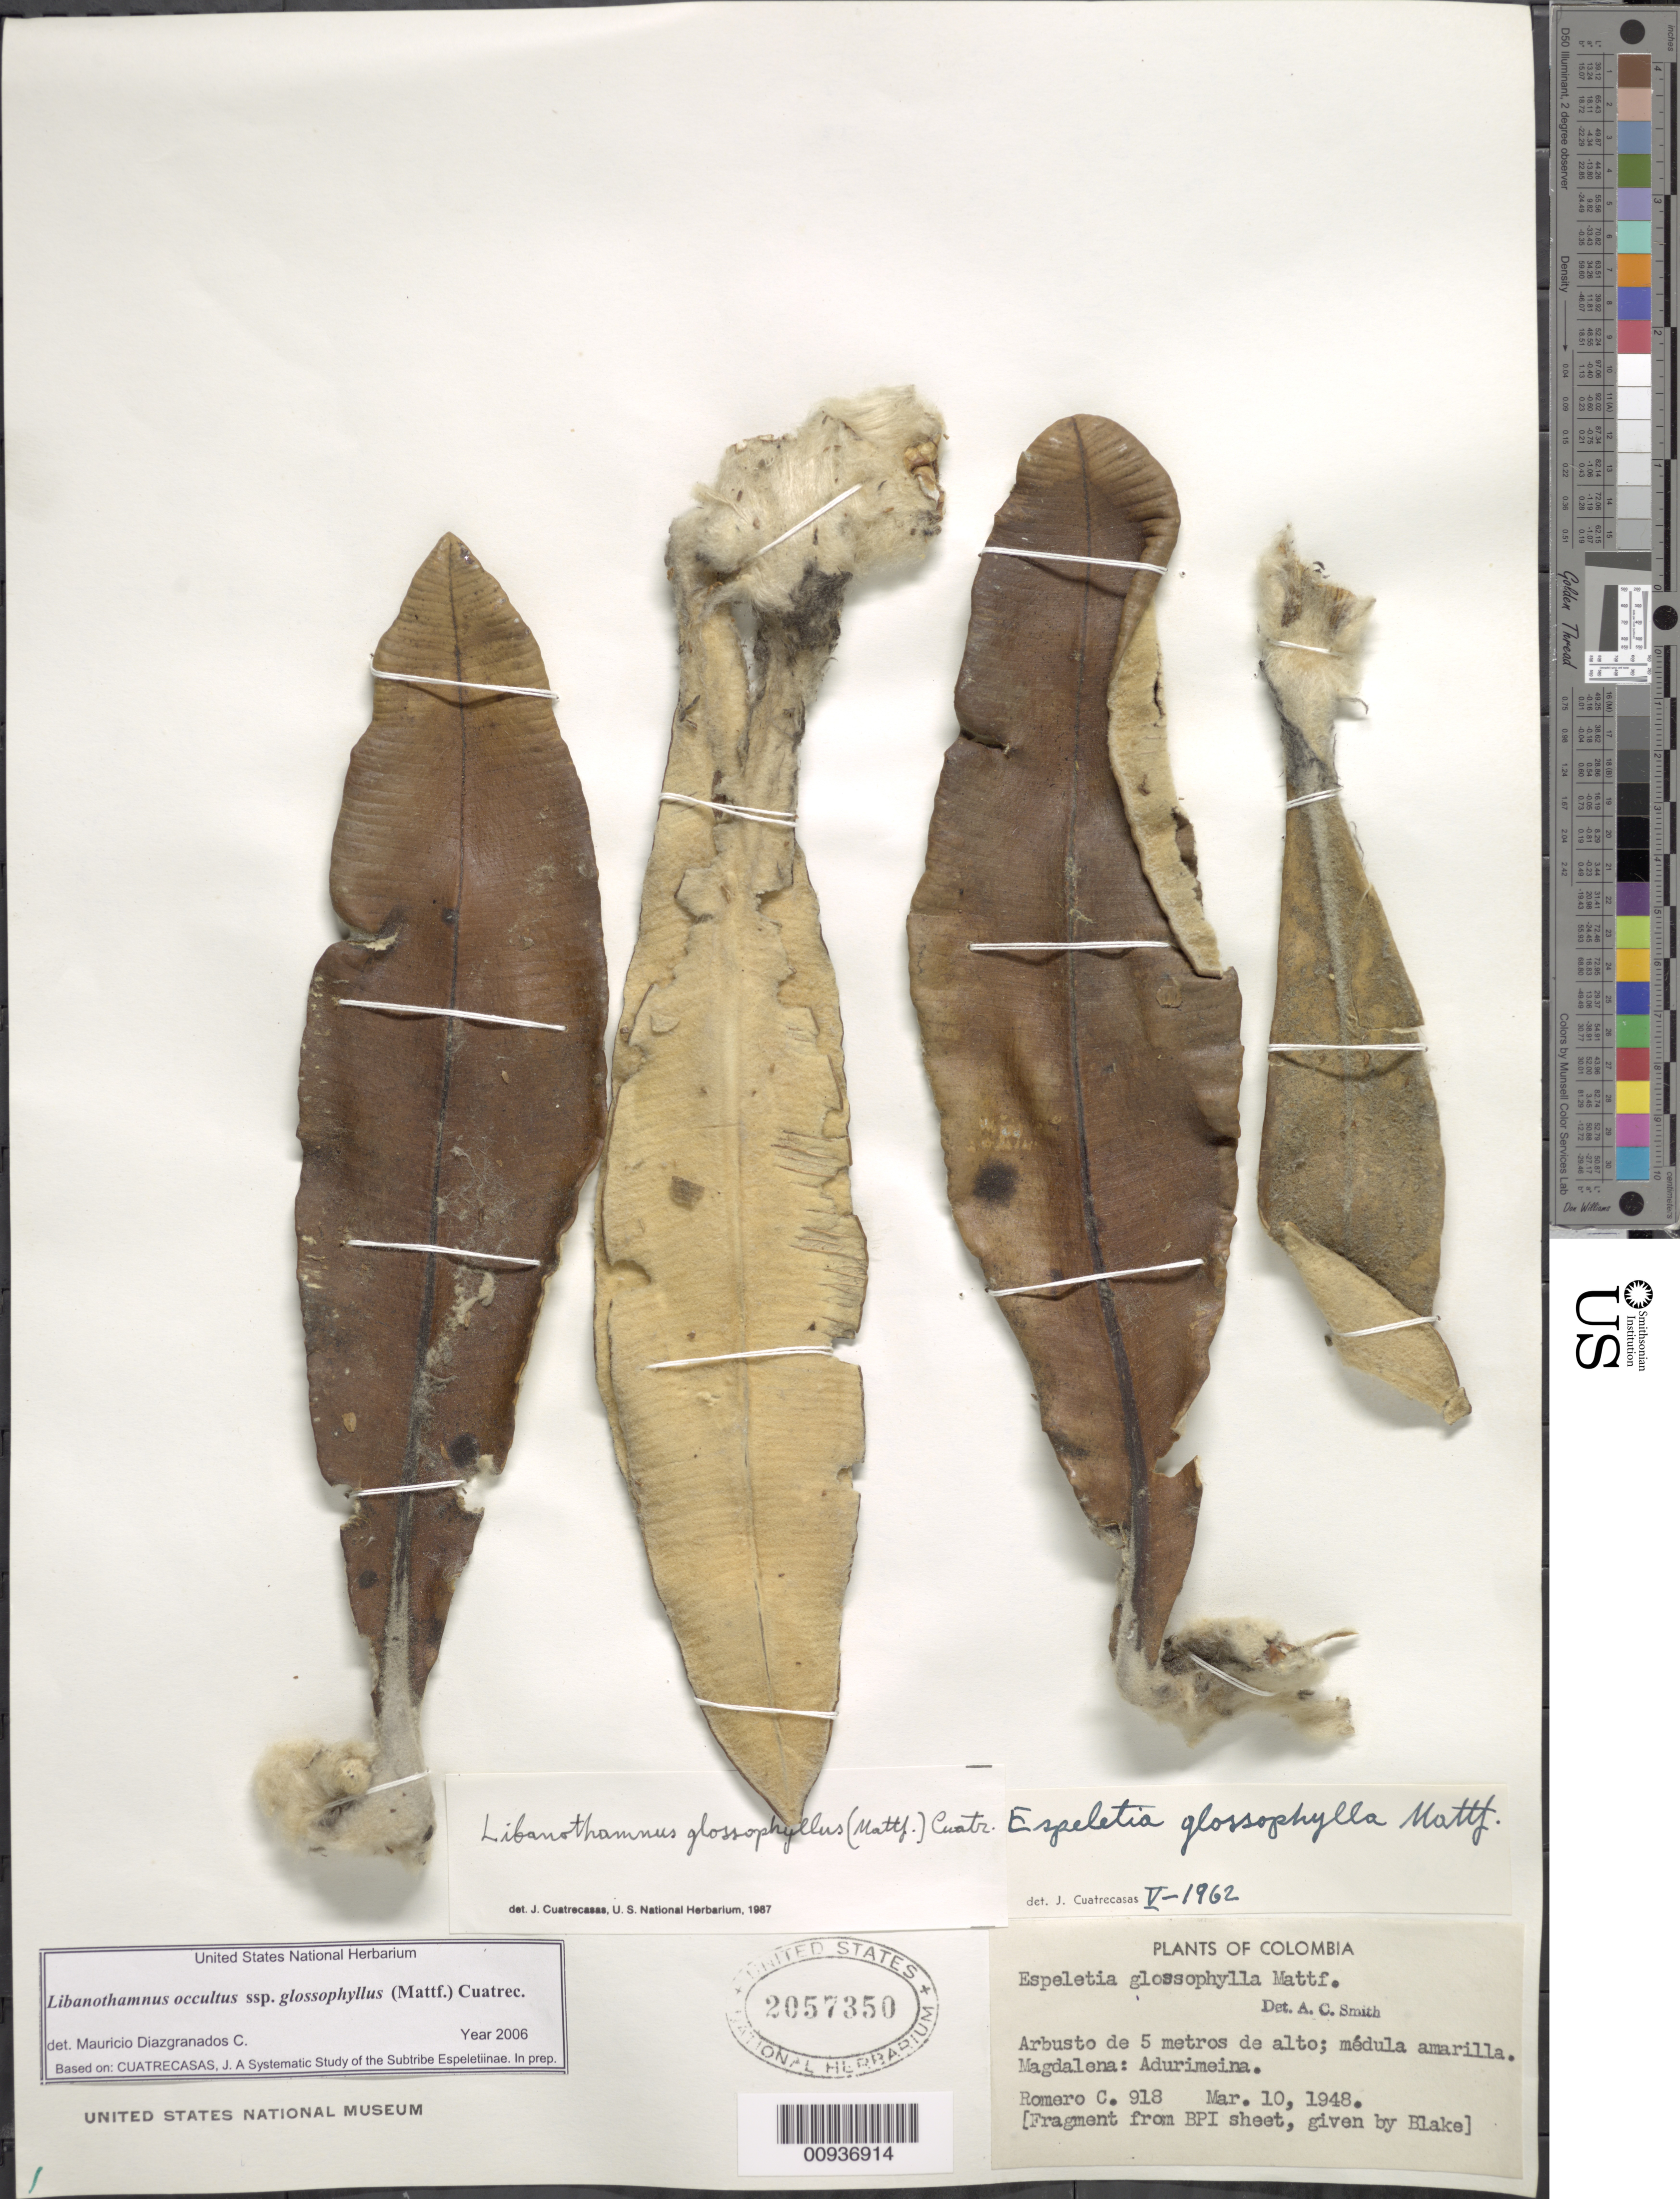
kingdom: Plantae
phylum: Tracheophyta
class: Magnoliopsida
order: Asterales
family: Asteraceae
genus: Libanothamnus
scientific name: Libanothamnus occultus subsp. glossophyllus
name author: (Mattf.) Cuatrec.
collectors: C. Romero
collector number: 918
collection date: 1948-03-10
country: Colombia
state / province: Magdalena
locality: Adurimeina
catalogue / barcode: US 2057350